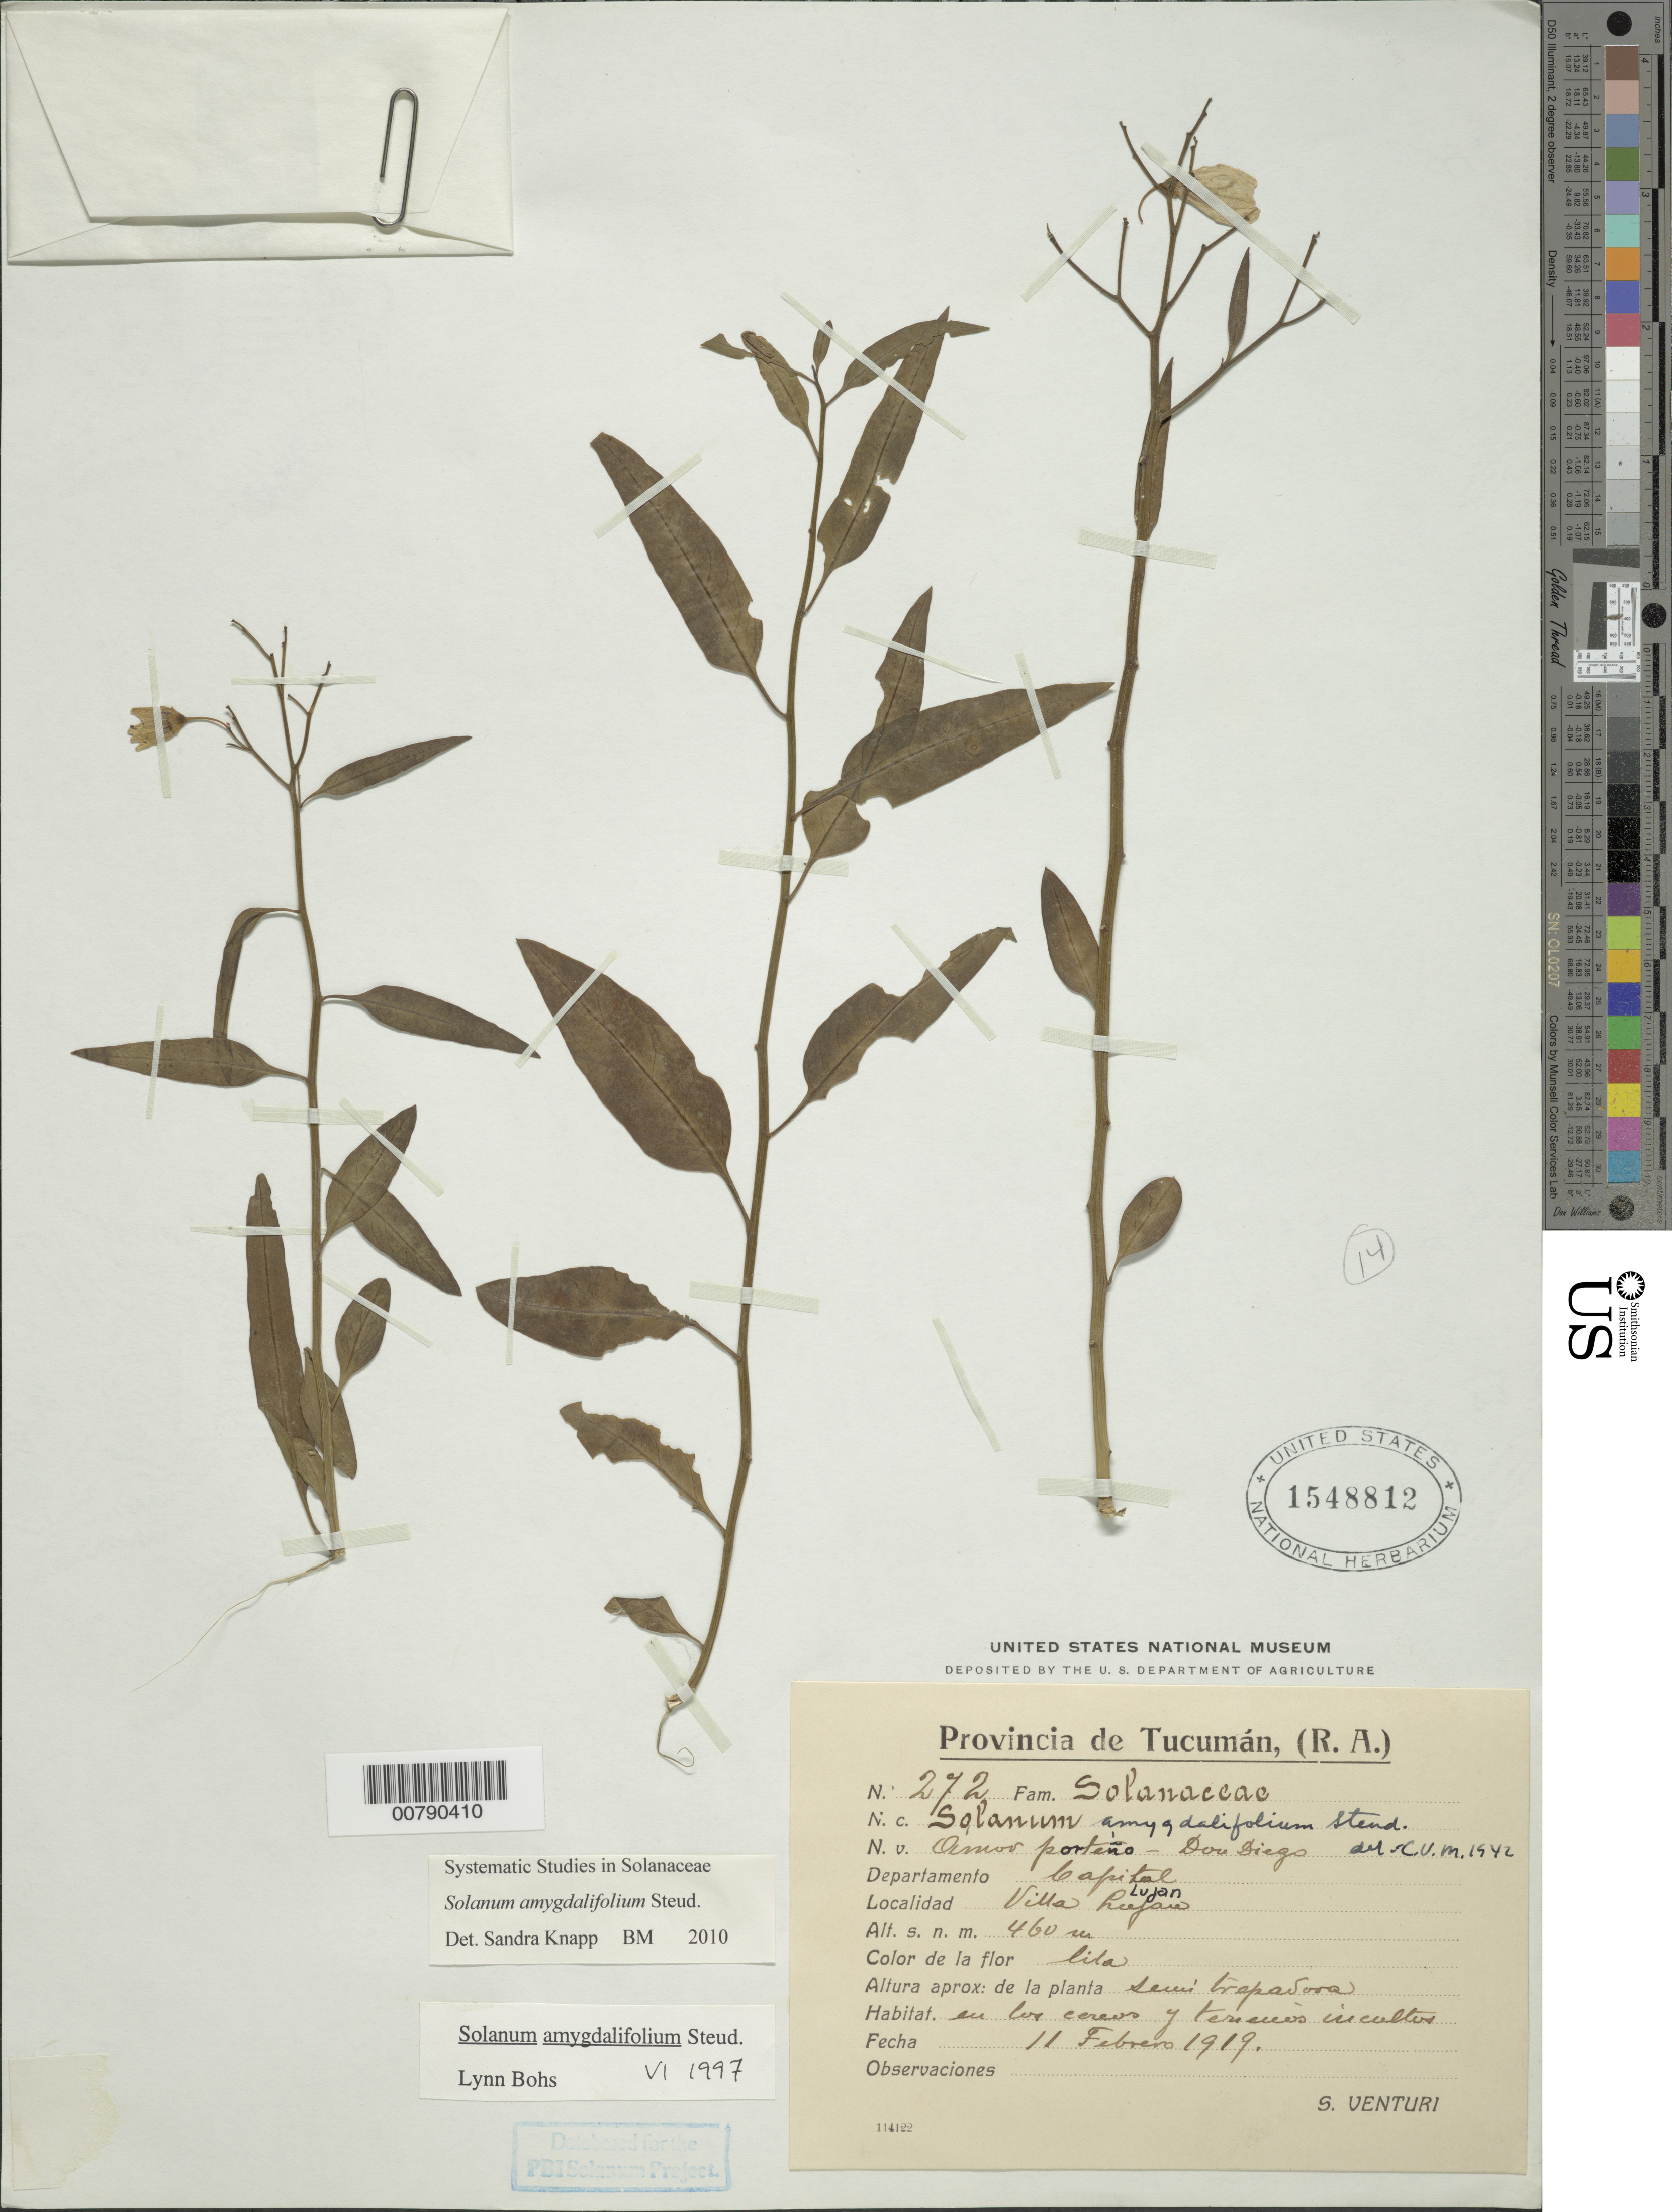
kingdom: Plantae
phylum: Tracheophyta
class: Magnoliopsida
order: Solanales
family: Solanaceae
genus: Solanum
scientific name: Solanum amygdalifolium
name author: Steud.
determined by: Knapp, S. D.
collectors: S. Venturi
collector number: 272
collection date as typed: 11 Feb 1919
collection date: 1919-02-11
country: Argentina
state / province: Tucumán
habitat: en los cercos y terrenos incultos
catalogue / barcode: US 1548812